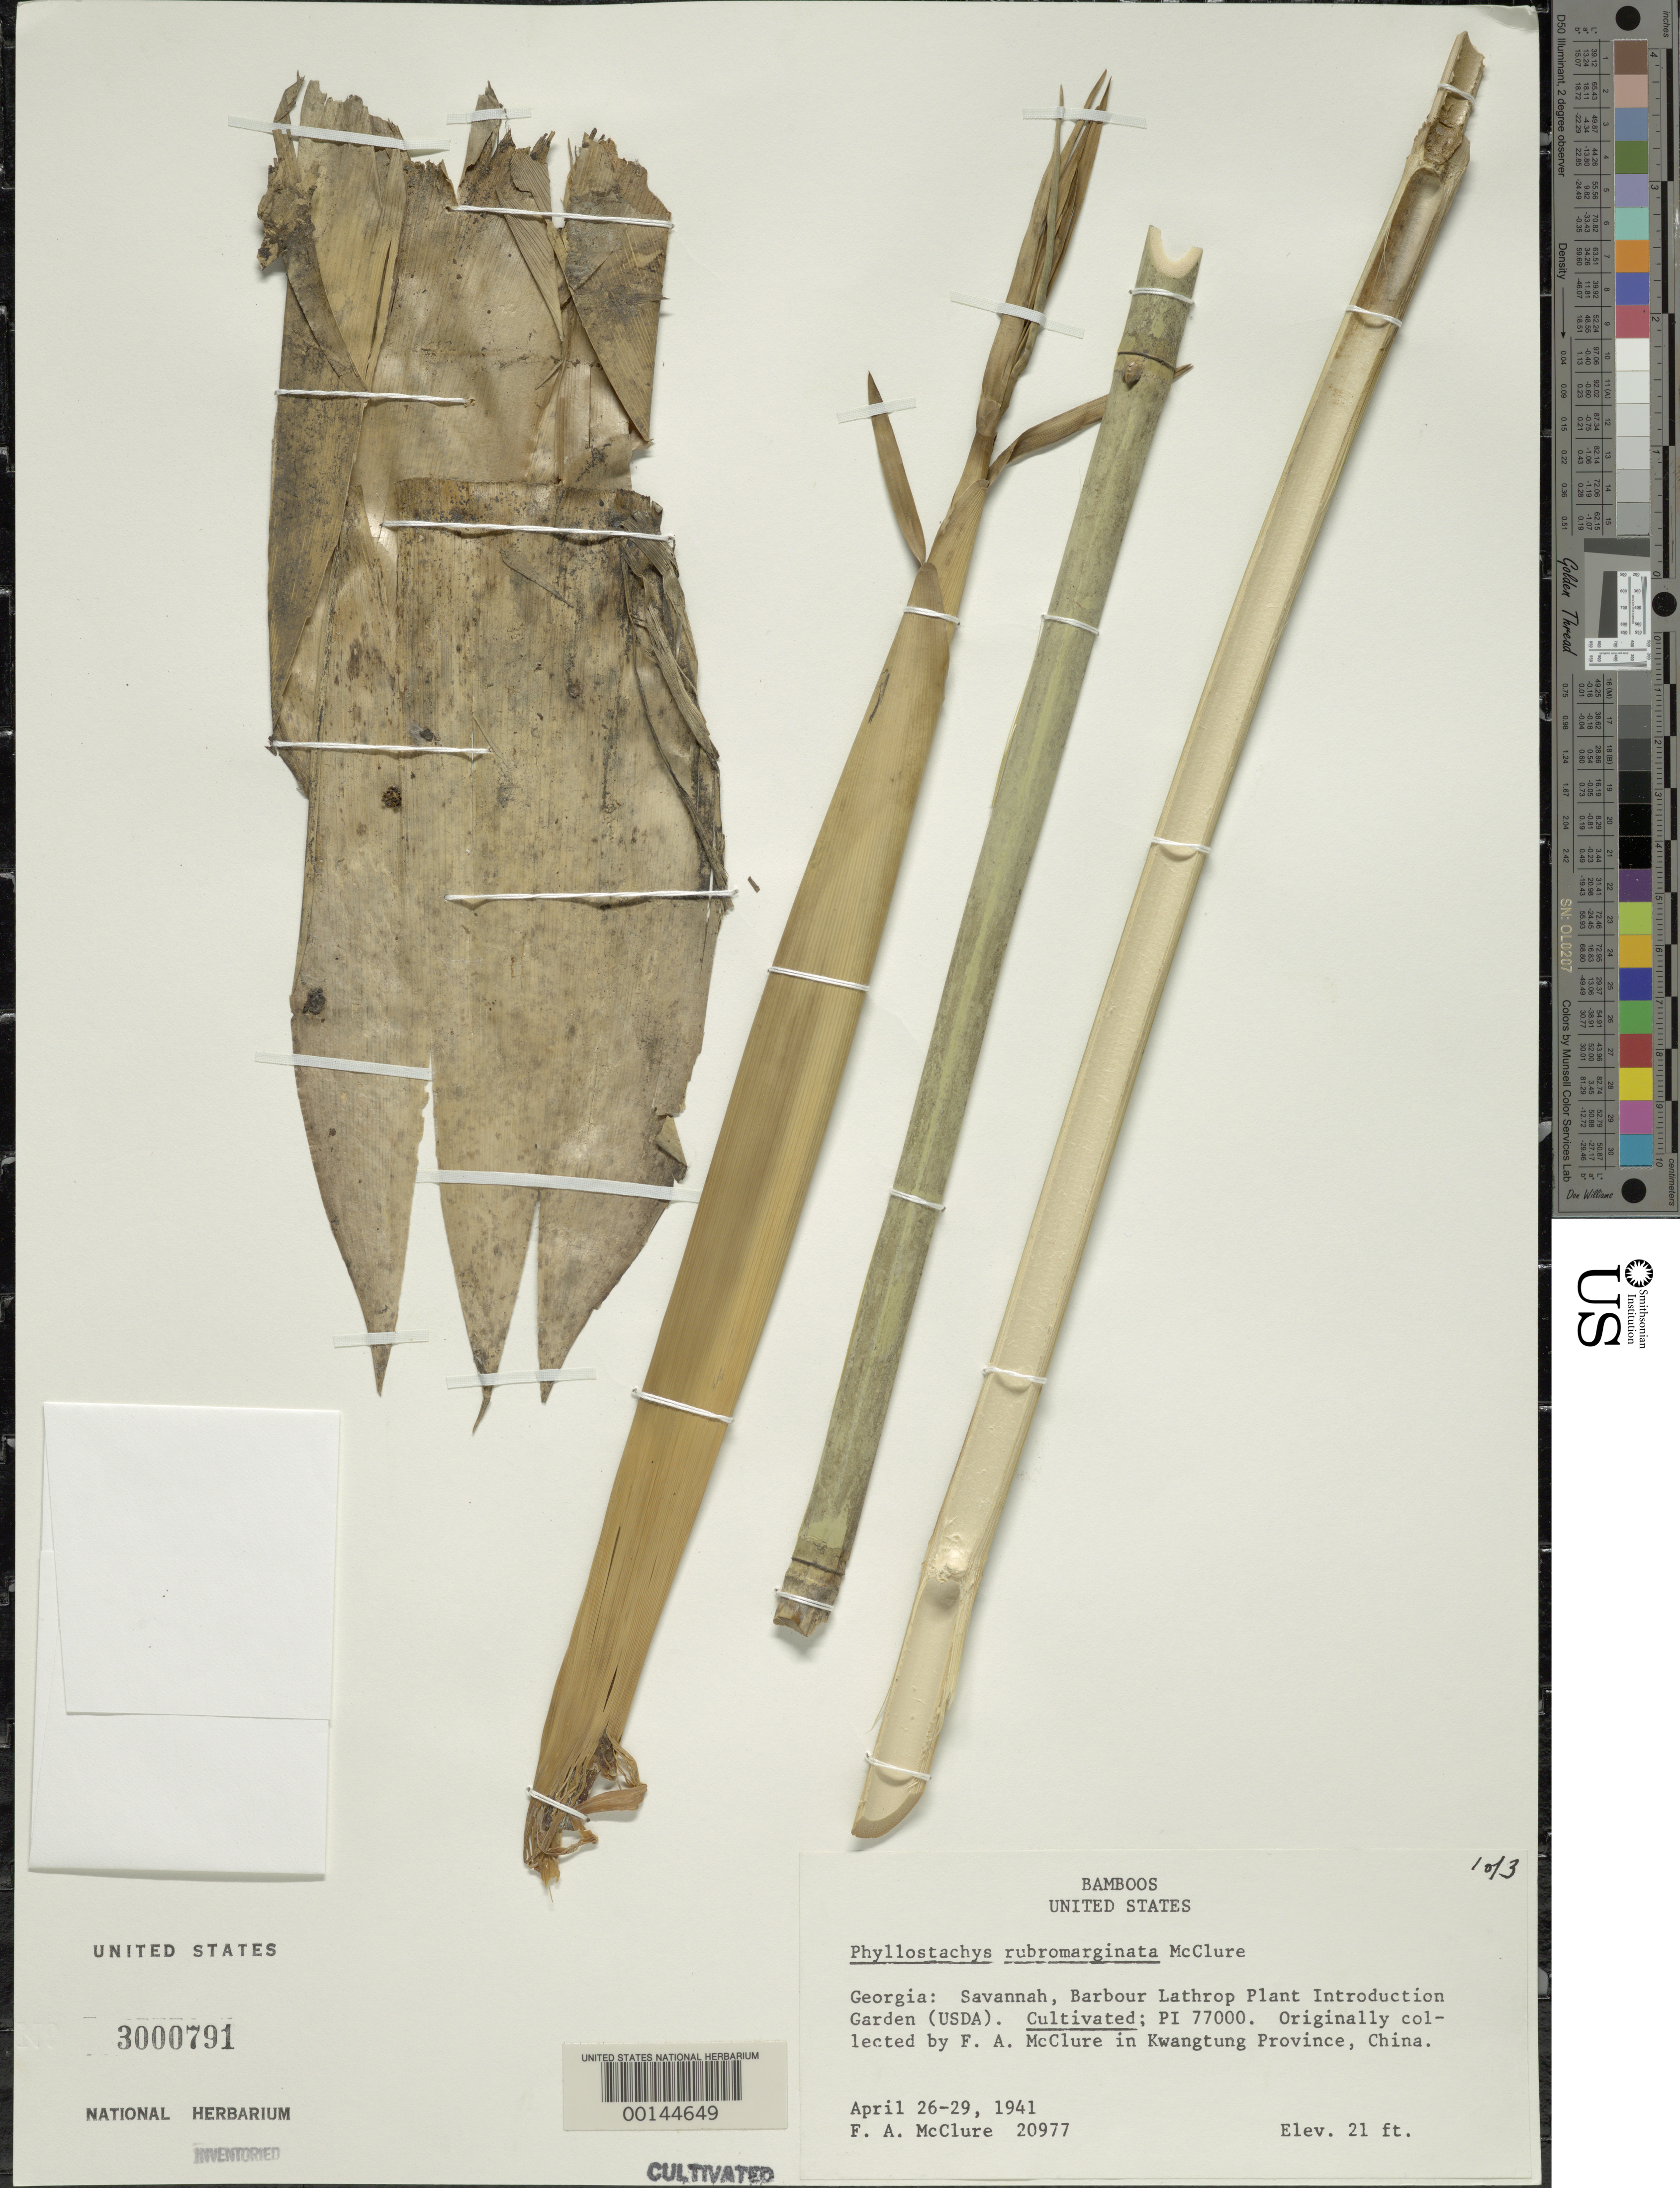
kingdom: Plantae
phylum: Tracheophyta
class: Liliopsida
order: Poales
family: Poaceae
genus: Phyllostachys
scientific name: Phyllostachys rubromarginata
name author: McClure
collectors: F. A. McClure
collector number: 20977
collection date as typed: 26 Apr 1941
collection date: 1941-04-26/1941-04-29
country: United States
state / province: Georgia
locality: Savannah, barbour lathrop p.i. garden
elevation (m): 6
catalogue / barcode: US 3000791